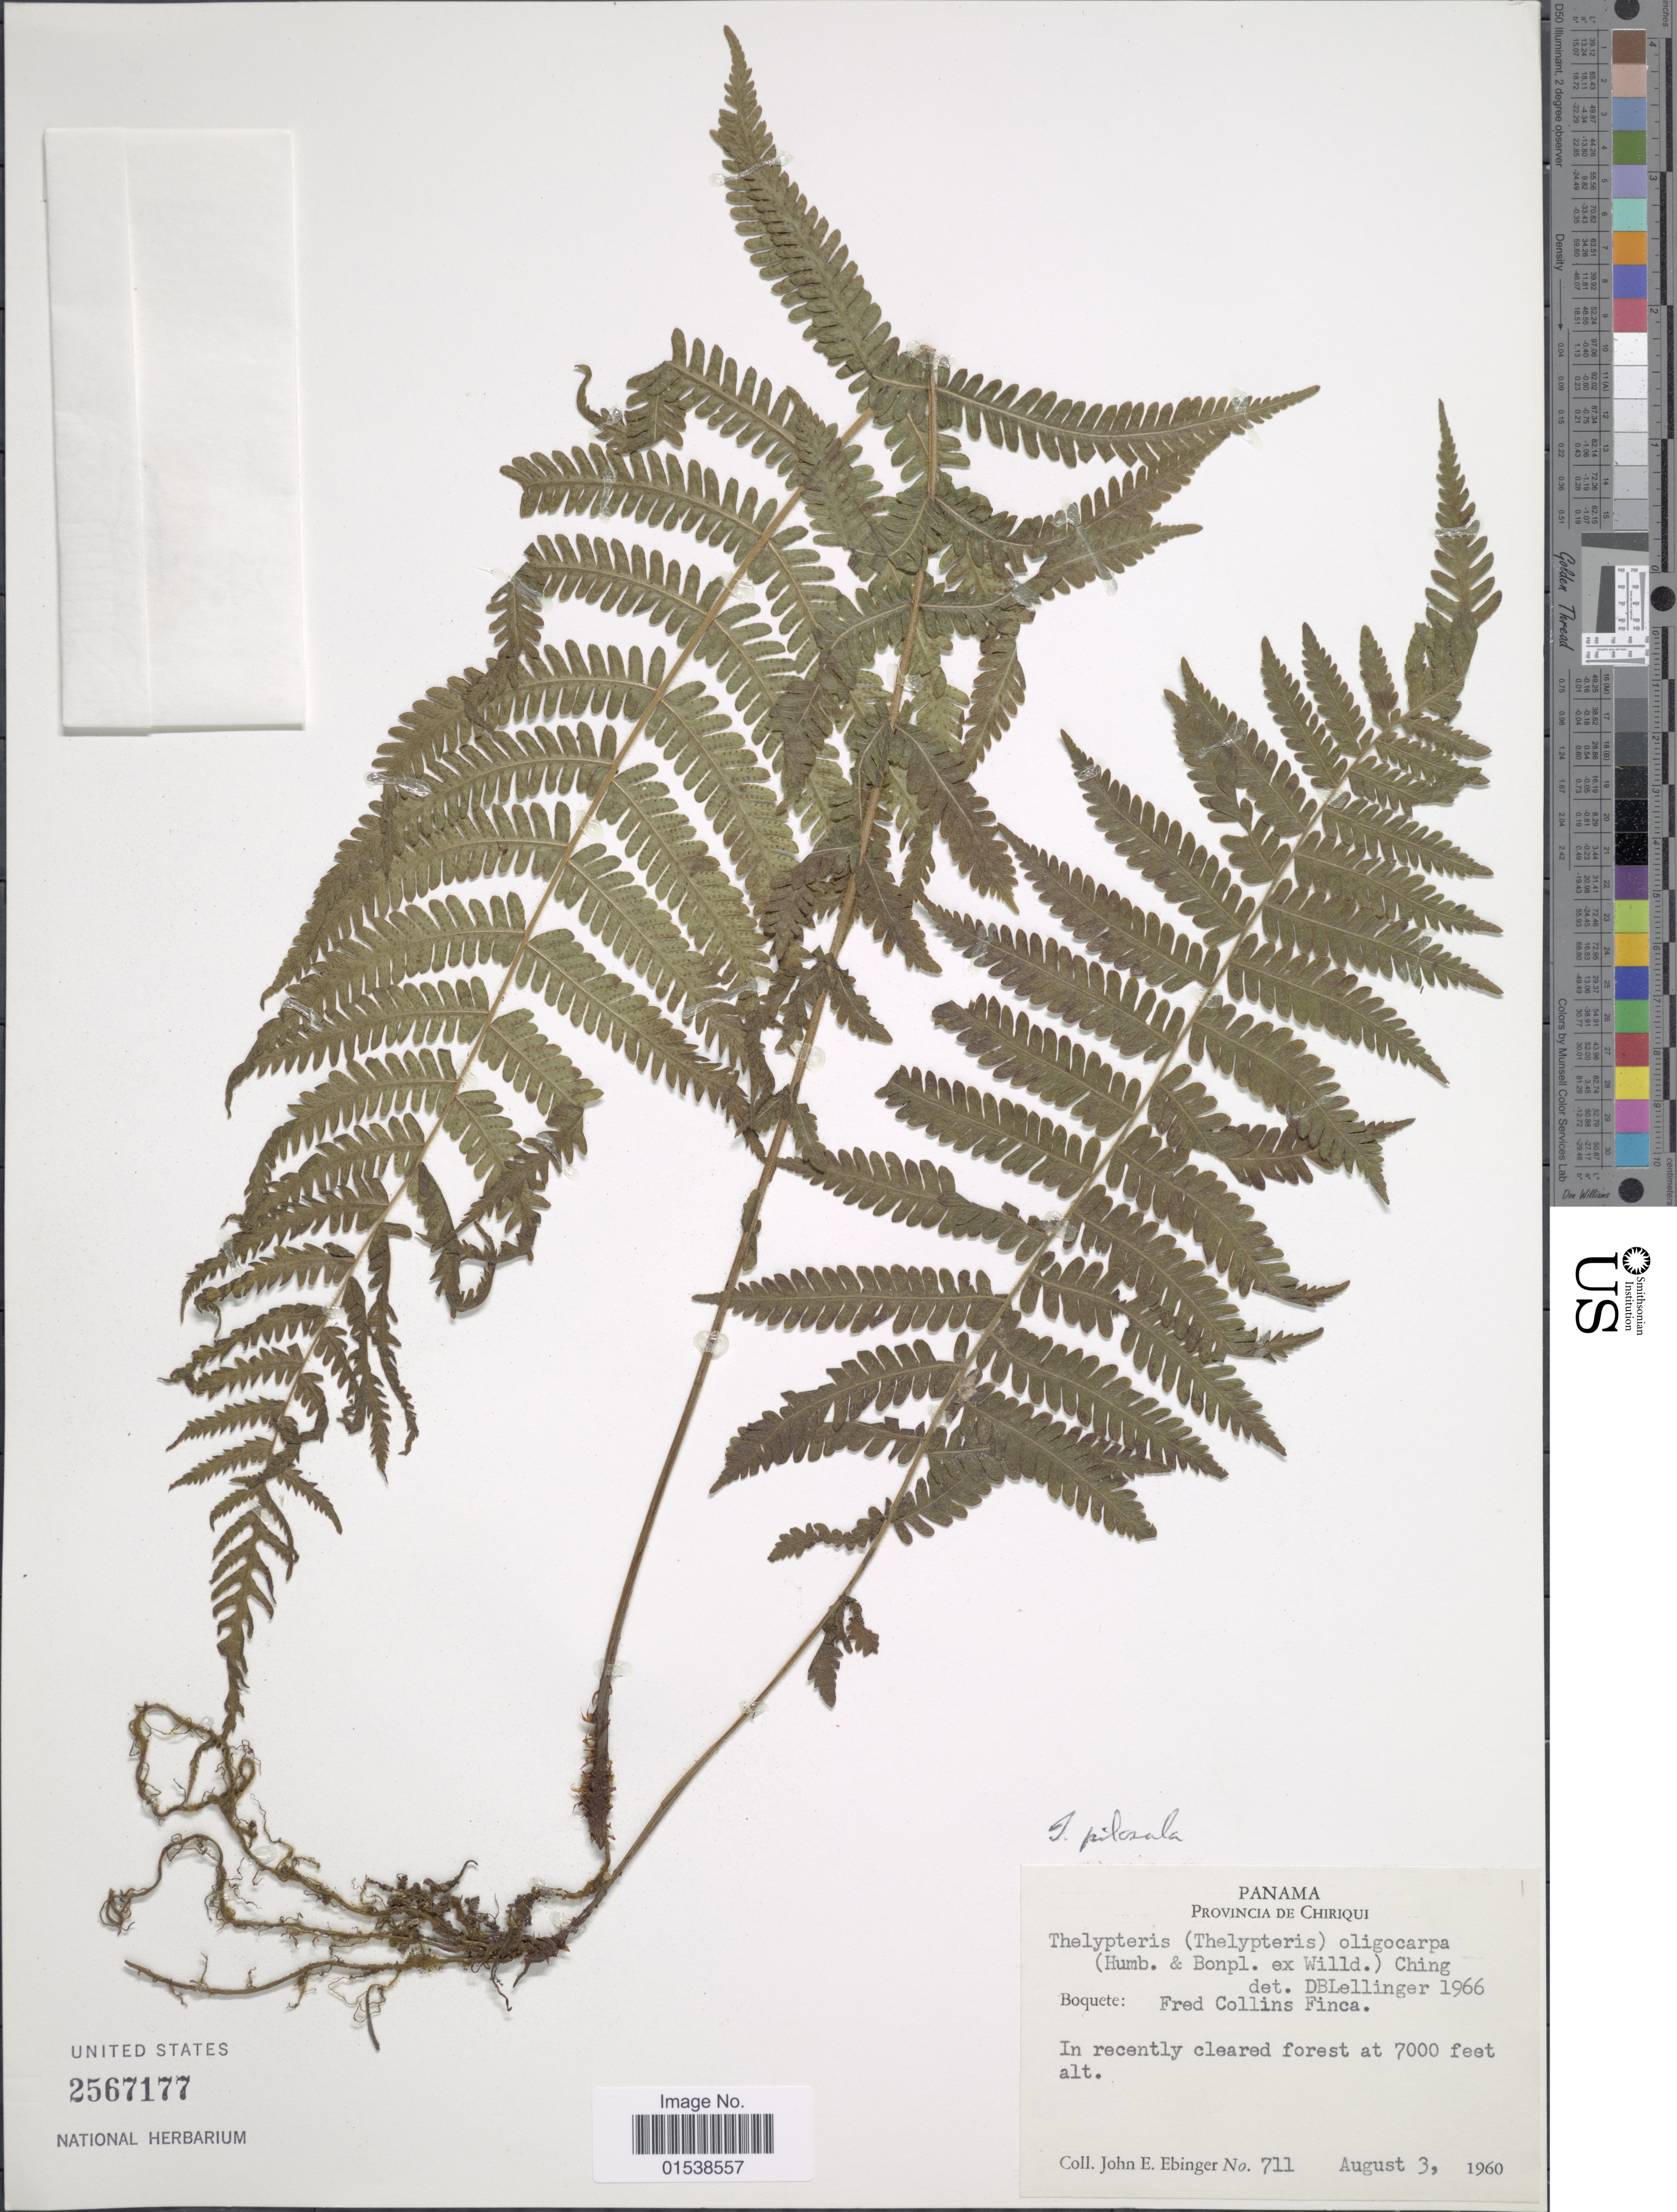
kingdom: Plantae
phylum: Tracheophyta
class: Polypodiopsida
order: Polypodiales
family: Thelypteridaceae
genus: Amauropelta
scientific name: Amauropelta pilosula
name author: (Klotzsch & H. Karst.) Á. Löve & D. Löve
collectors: J. Ebinger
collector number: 711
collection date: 1960-08-03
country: Panama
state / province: Chiriqui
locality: Provincia de Chiriqui, Boquete: Fred Collins Finca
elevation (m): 2134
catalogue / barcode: US 2567177